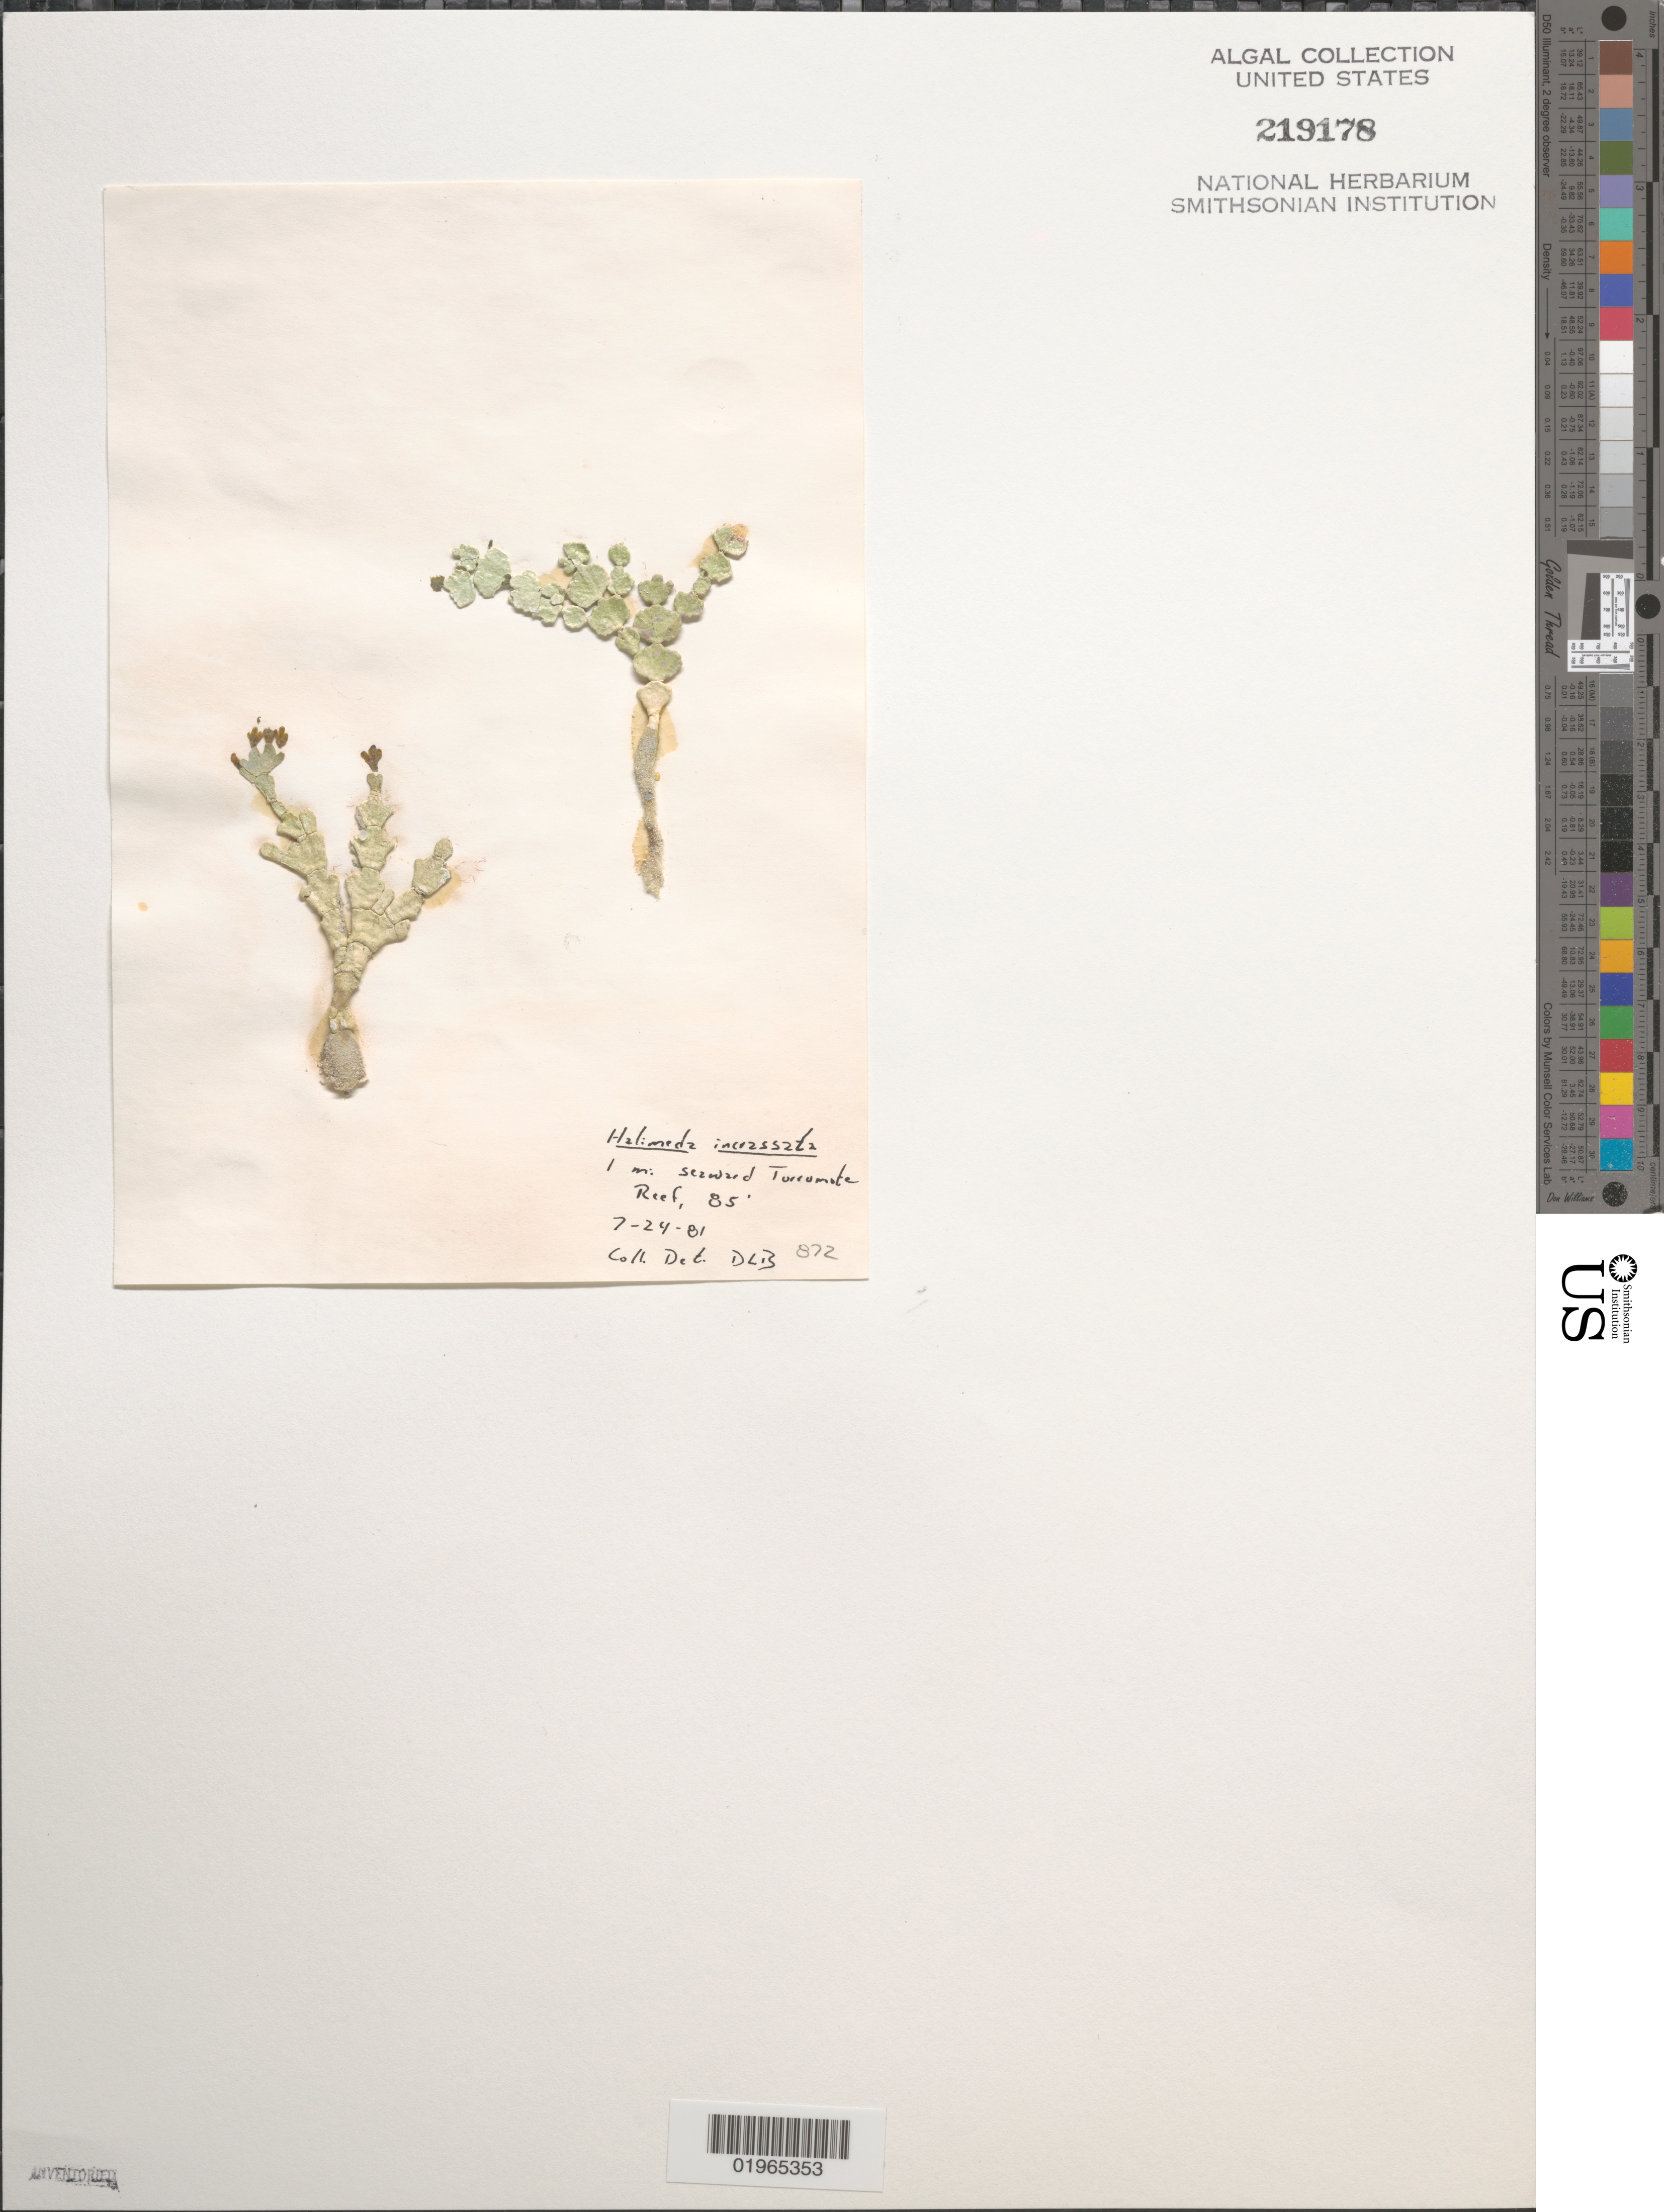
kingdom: Plantae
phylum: Chlorophyta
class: Ulvophyceae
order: Bryopsidales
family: Halimedaceae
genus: Halimeda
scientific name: Halimeda incrassata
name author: (J. Ellis) J.V.Lamouroux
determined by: Ballantine, D. L.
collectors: D.L. Ballantine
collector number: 872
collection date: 1981-07-24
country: Puerto Rico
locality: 1/2 mi seaward Turrumate Reef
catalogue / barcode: US 219178